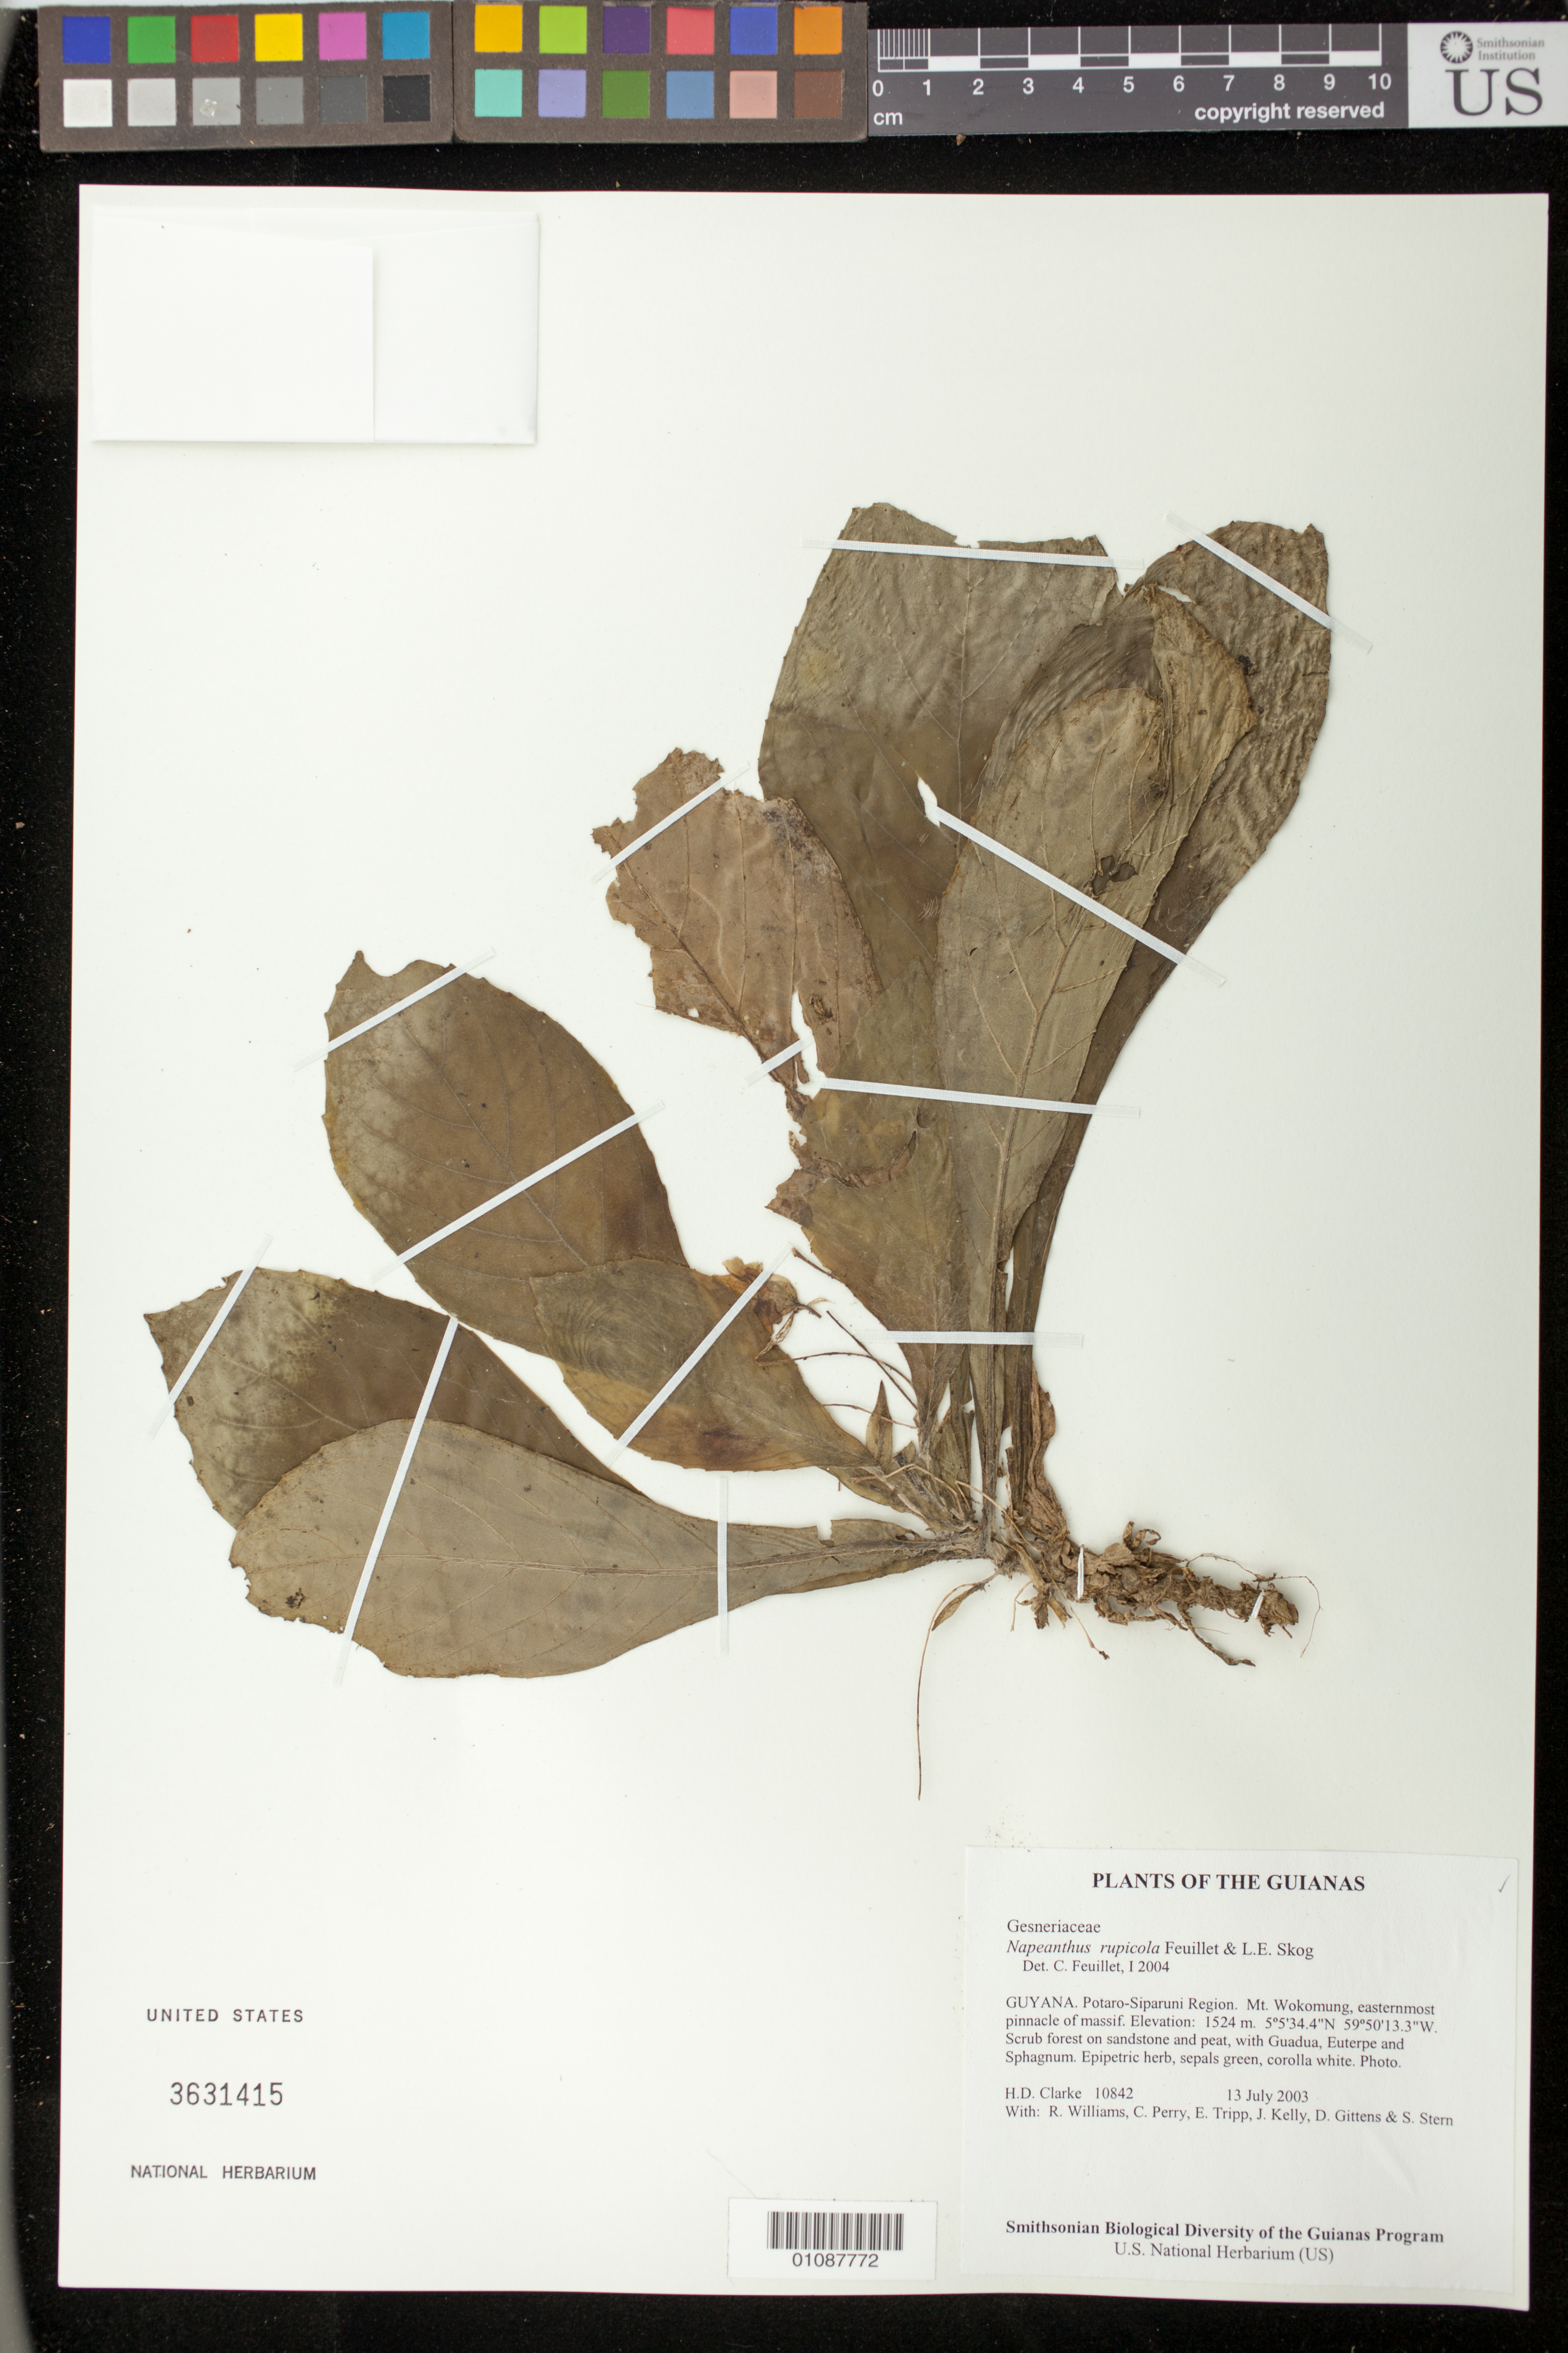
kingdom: Plantae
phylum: Tracheophyta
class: Magnoliopsida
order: Lamiales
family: Gesneriaceae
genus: Napeanthus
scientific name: Napeanthus rupicola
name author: Feuillet & L.E. Skog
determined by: Feuillet, C.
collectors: H. D. Clarke & et al.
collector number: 10842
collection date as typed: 13 Jul 2003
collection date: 2003-07-13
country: Guyana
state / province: Potaro-Siparuni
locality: Potaro-Siparuni Region. Mt. Wokomung, easternmost pinnacle of massif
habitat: Scrub forest on sandstone and peat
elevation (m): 1524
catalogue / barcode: US 3631415